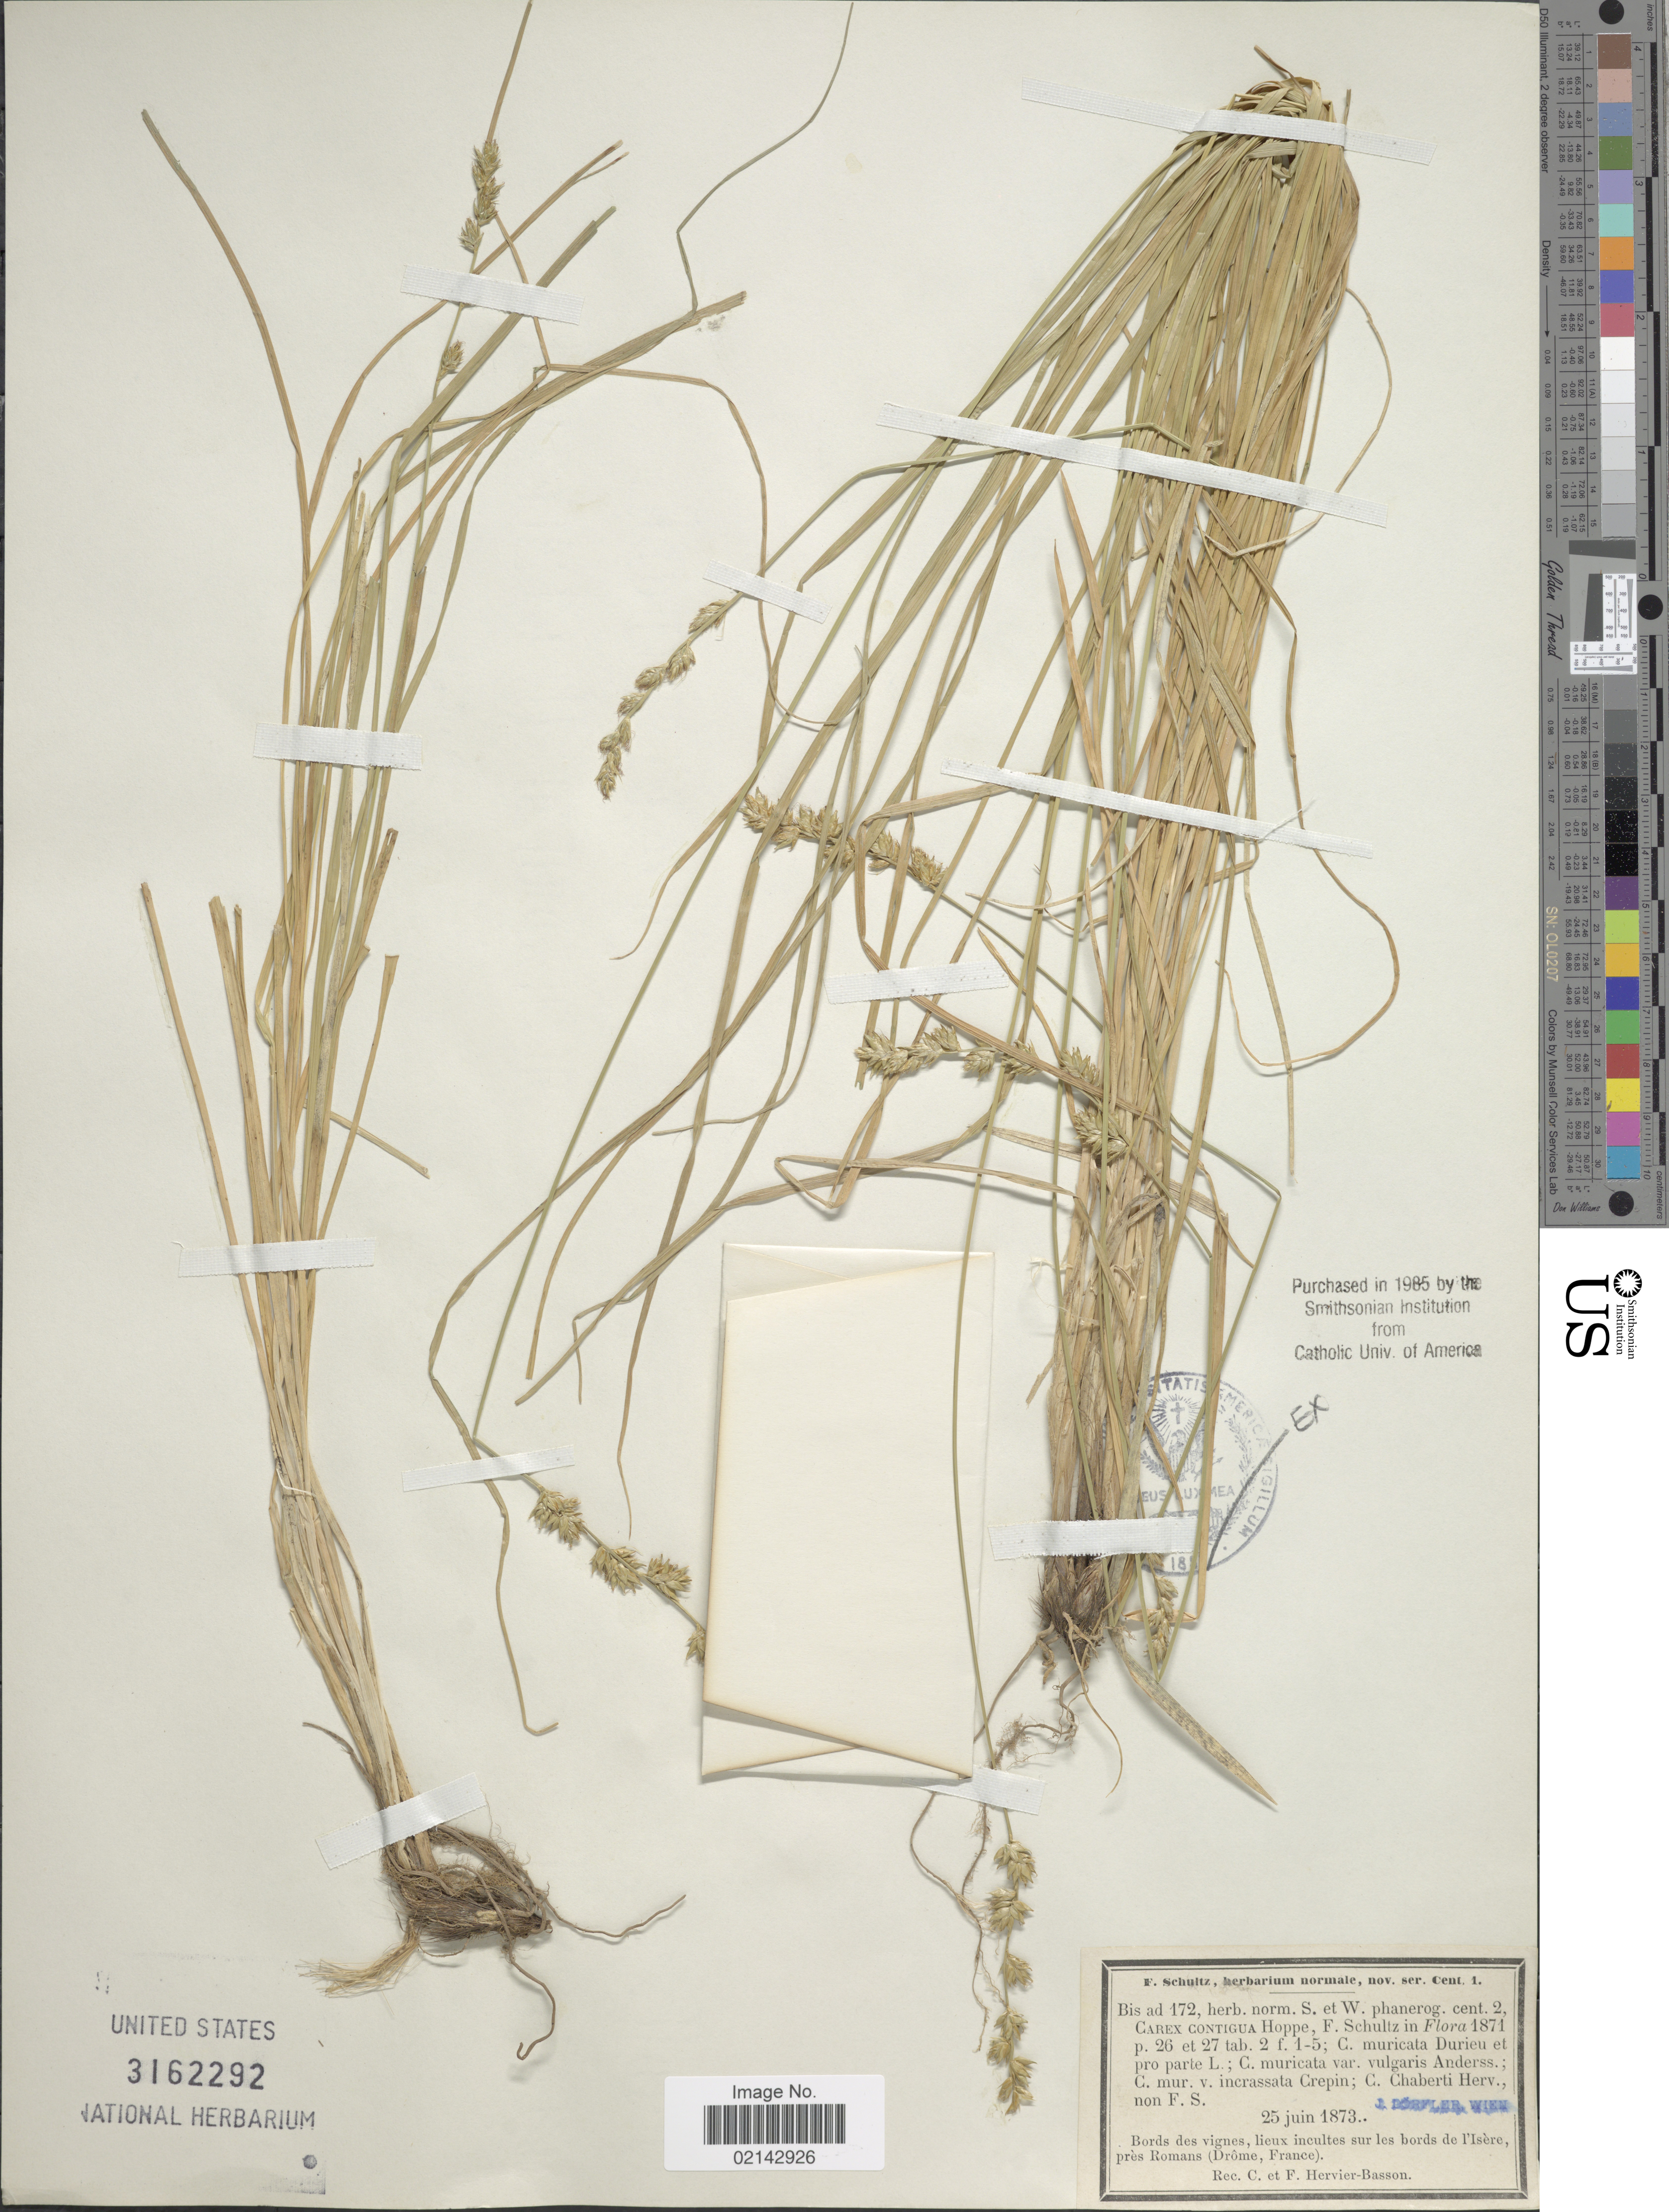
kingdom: Plantae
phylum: Tracheophyta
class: Liliopsida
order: Poales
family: Cyperaceae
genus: Carex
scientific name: Carex spicata subsp. spicata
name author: Huds.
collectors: F. Schultz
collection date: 1873-06-25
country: France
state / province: Auvergne-Rhône-Alpes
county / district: Drôme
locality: Bords des vignes, lieux incultis sur les bords de l'Isere, pres Romans (Drome, France).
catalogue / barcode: US 3162292